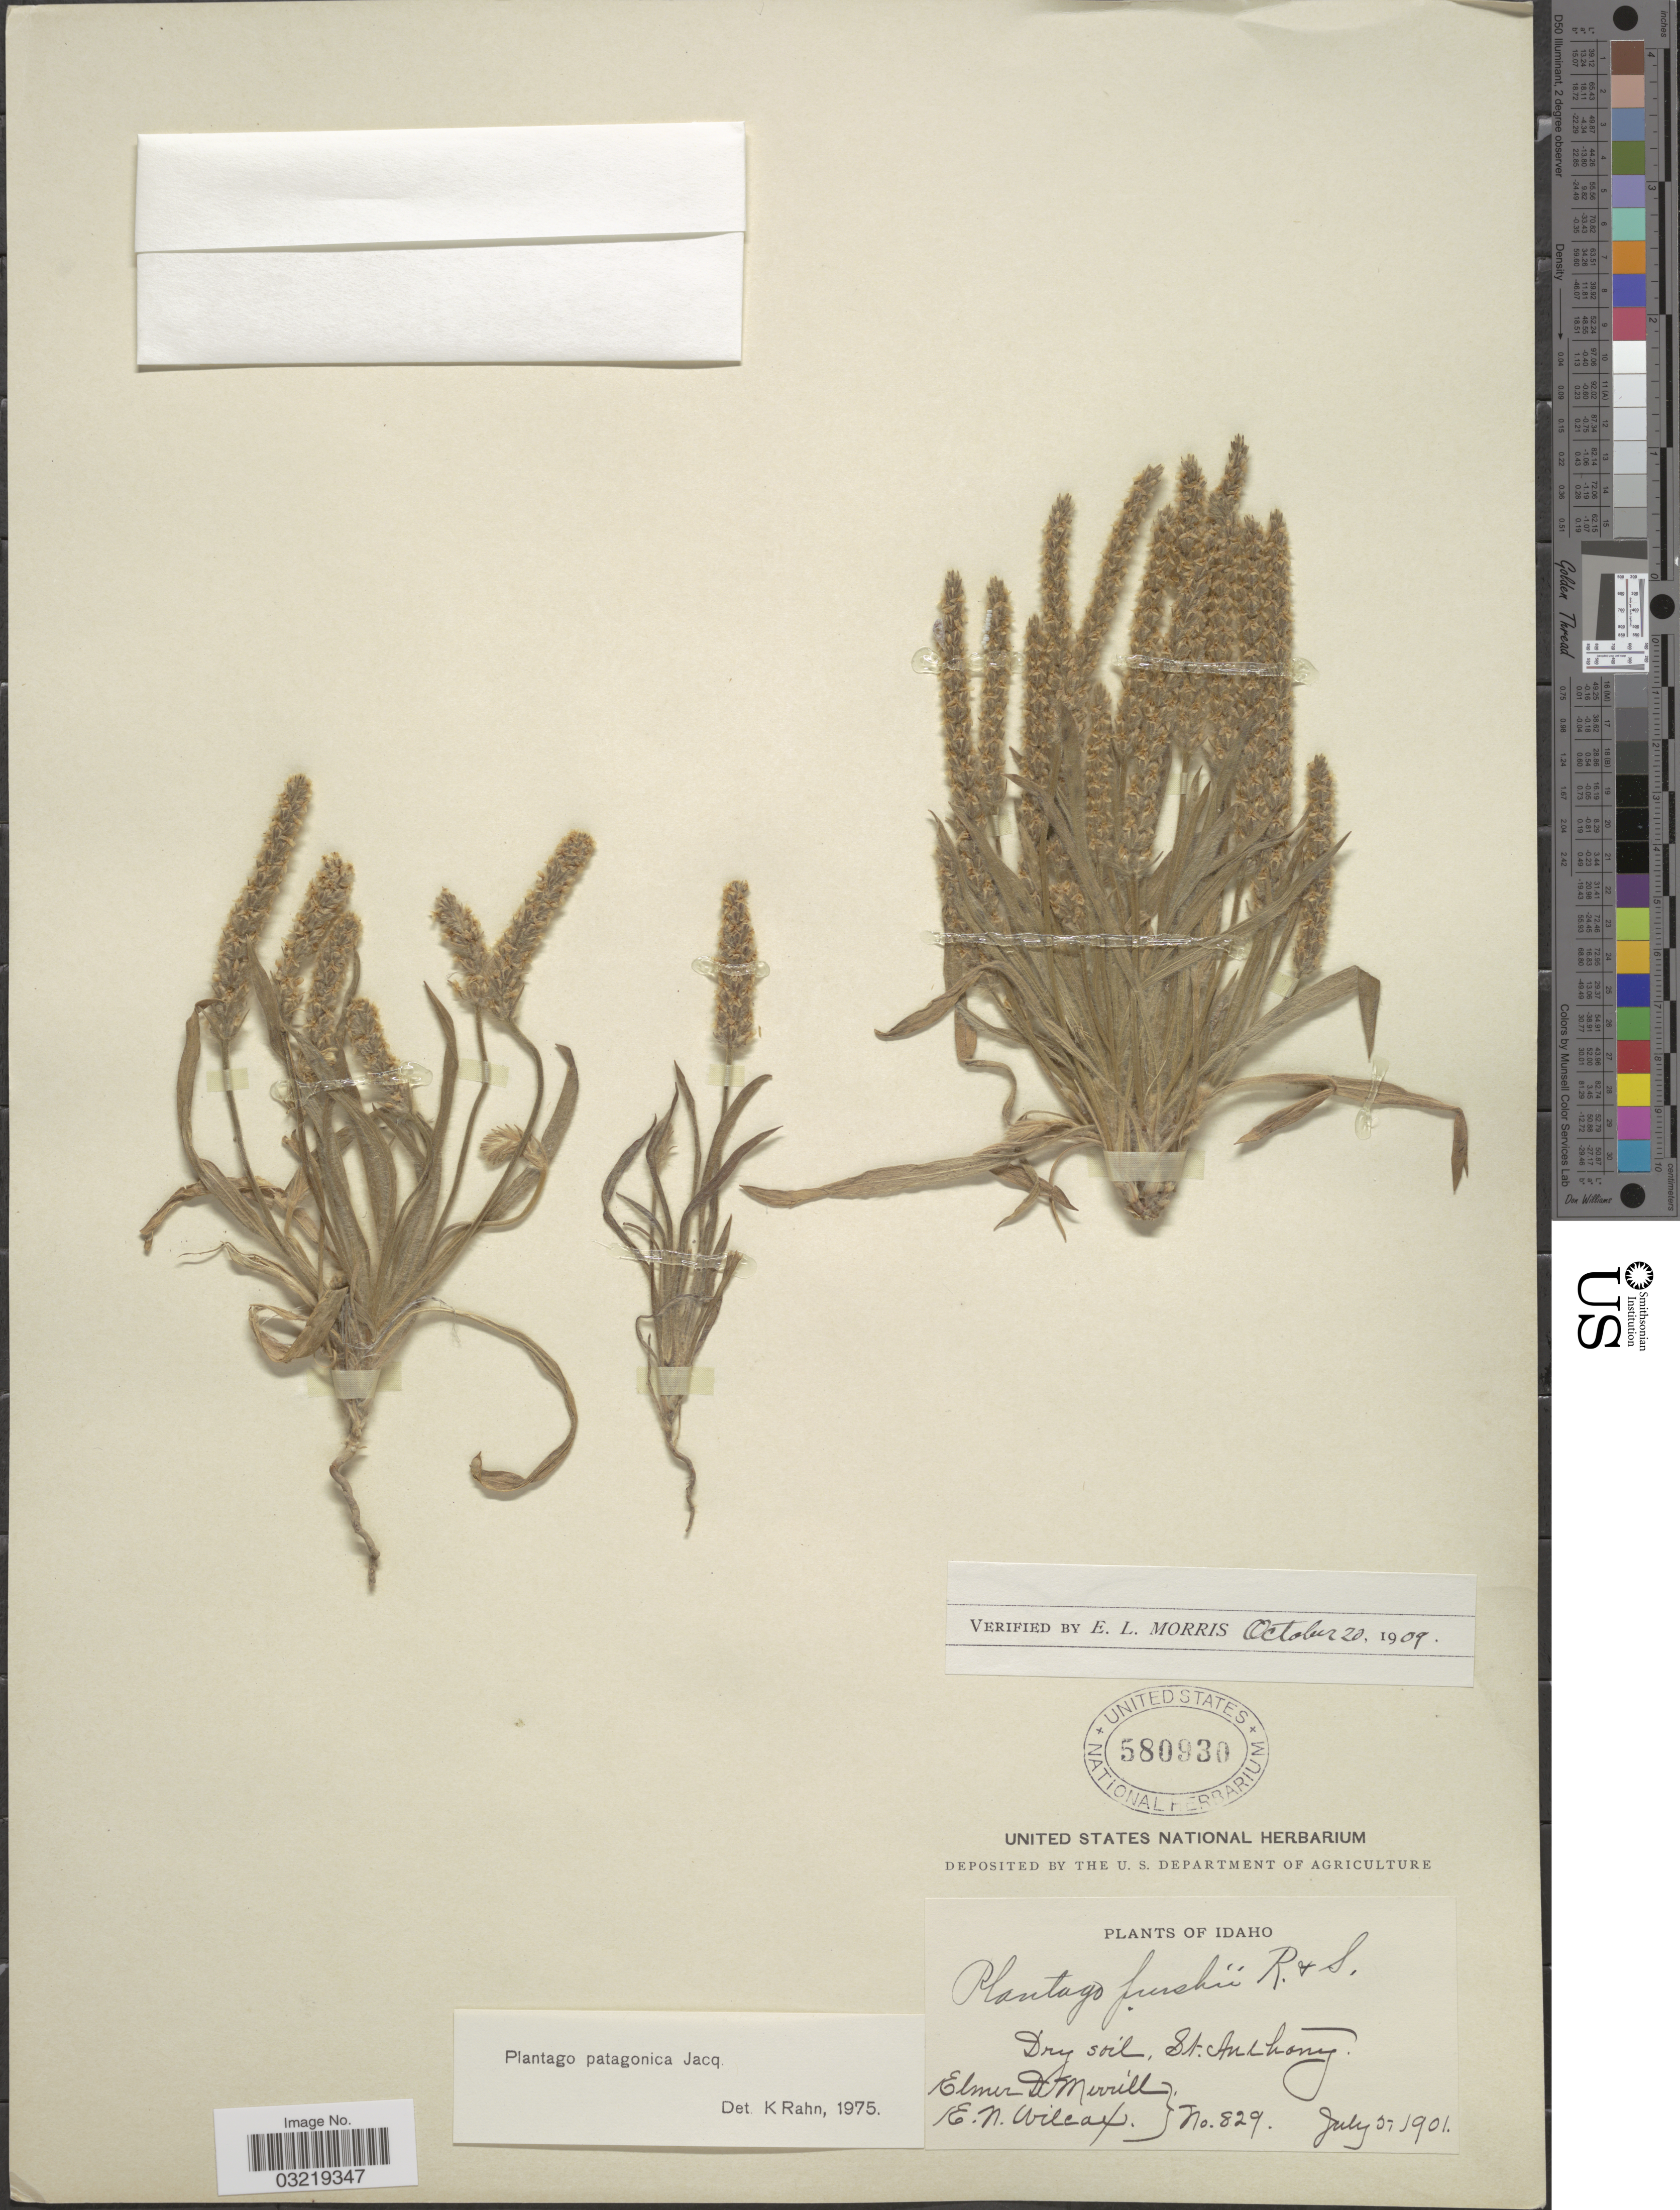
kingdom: Plantae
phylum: Tracheophyta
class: Magnoliopsida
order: Lamiales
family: Plantaginaceae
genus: Plantago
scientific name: Plantago patagonica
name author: Jacq.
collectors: E. D. Merrill & E. Wilcox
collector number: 829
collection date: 1901-07-05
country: United States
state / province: Idaho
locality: St. Anthony.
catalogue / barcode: US 580930